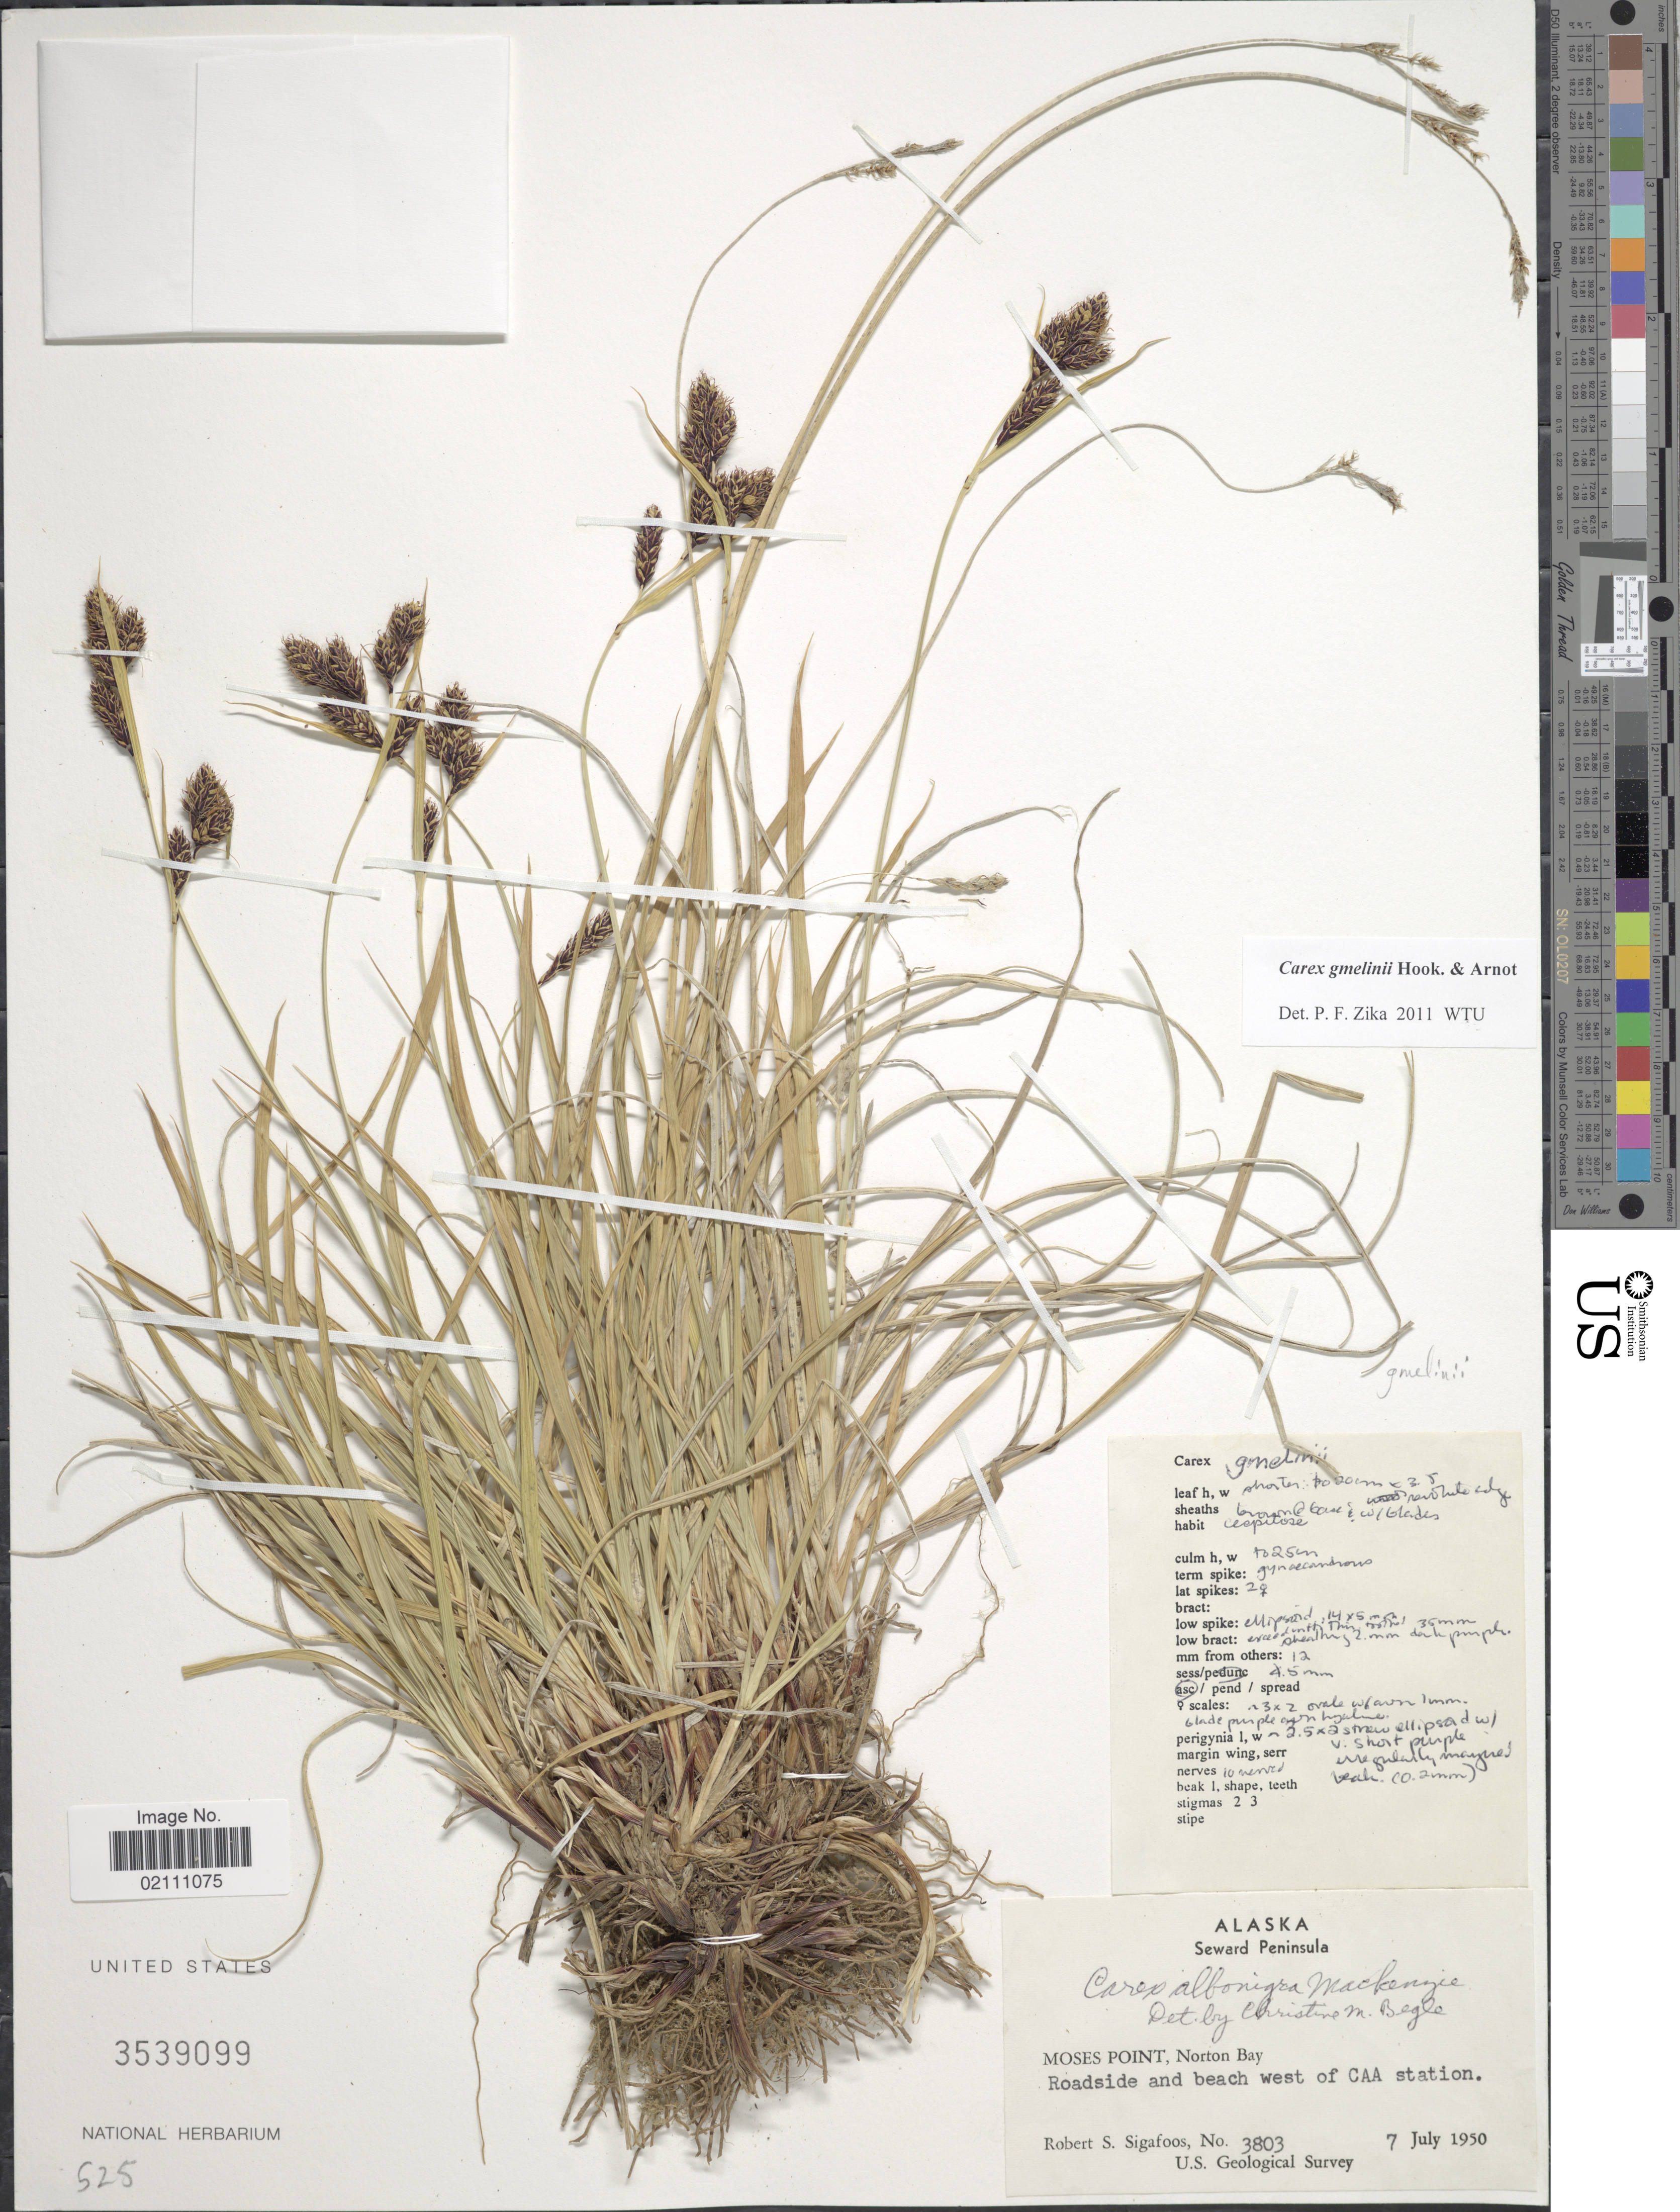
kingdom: Plantae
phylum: Tracheophyta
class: Liliopsida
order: Poales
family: Cyperaceae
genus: Carex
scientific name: Carex gmelinii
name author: Hook. & Arn.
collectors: R. Sigafoos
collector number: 3803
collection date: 1950-07-07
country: United States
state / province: Alaska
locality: Seward Peninsula, Moses Point, Norton Bay, Roadside and beach west of CAA station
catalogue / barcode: US 3539099